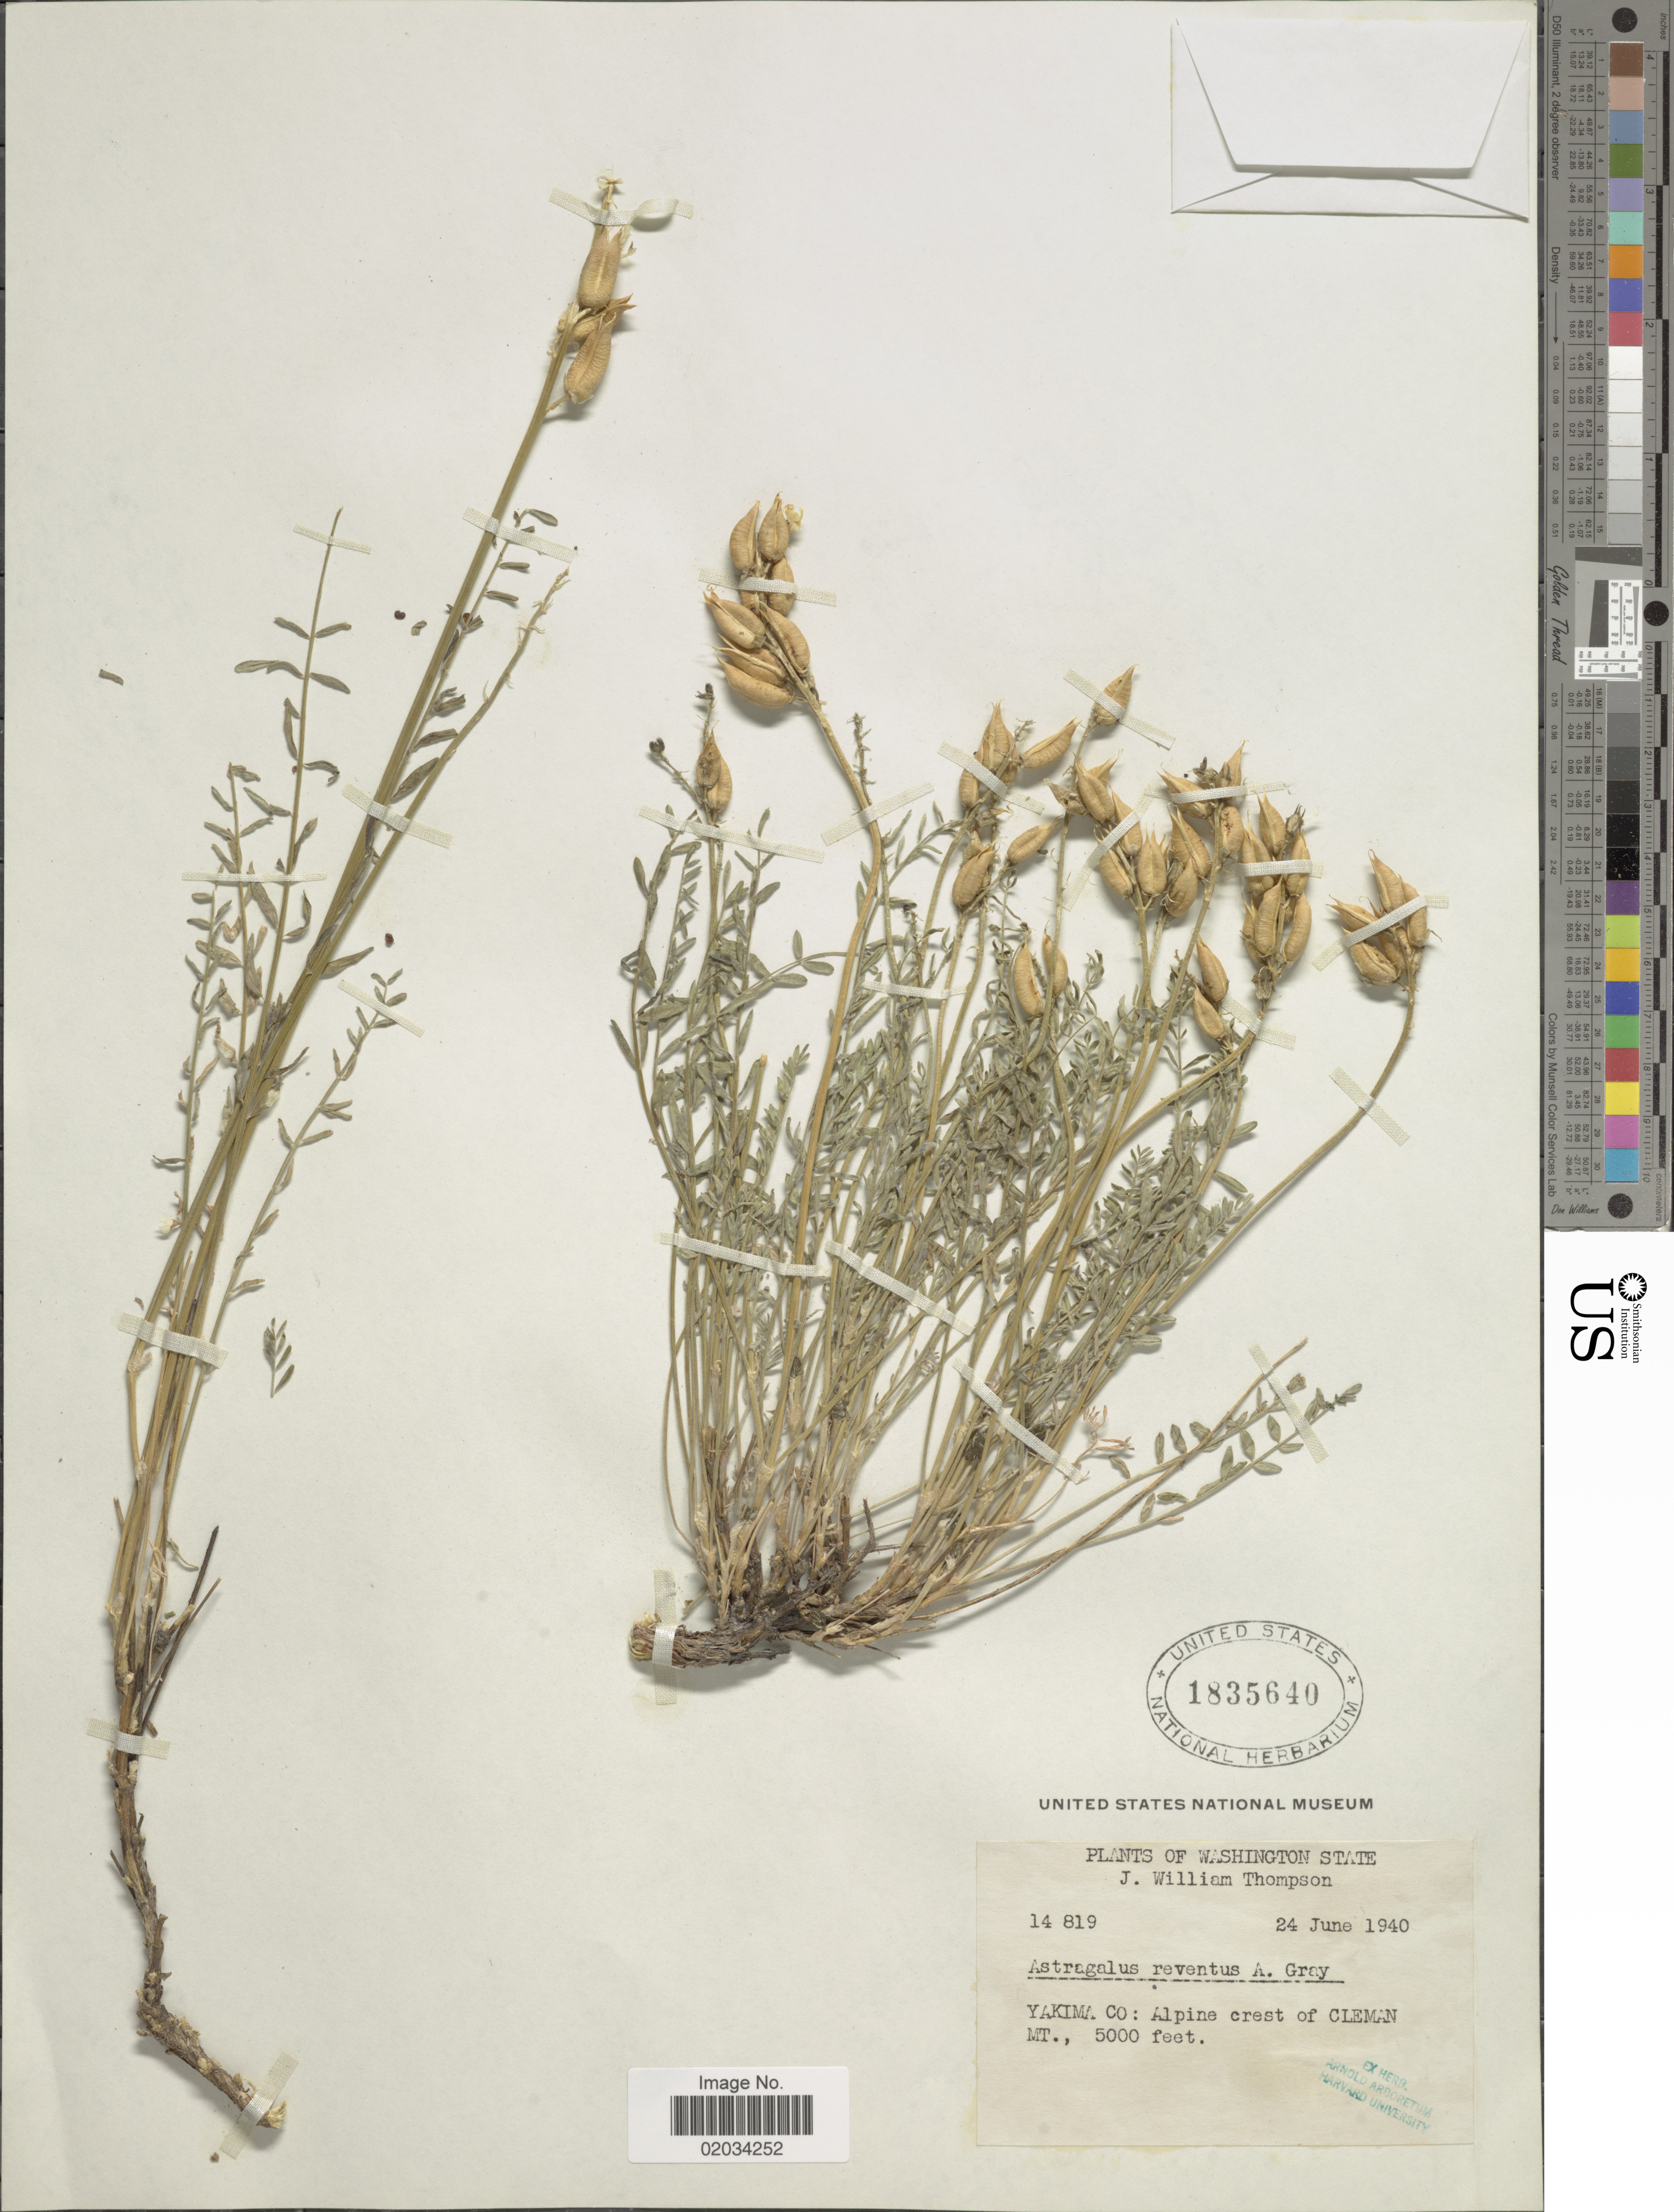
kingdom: Plantae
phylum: Tracheophyta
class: Magnoliopsida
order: Fabales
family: Fabaceae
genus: Astragalus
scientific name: Astragalus reventus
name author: A. Gray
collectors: J. W. Thompson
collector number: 14819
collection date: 1940-06-24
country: United States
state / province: Washington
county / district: Yakima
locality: Washington State, Yakima Co: Alpine crest of Cleman Mt.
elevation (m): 1524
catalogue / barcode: US 1835640